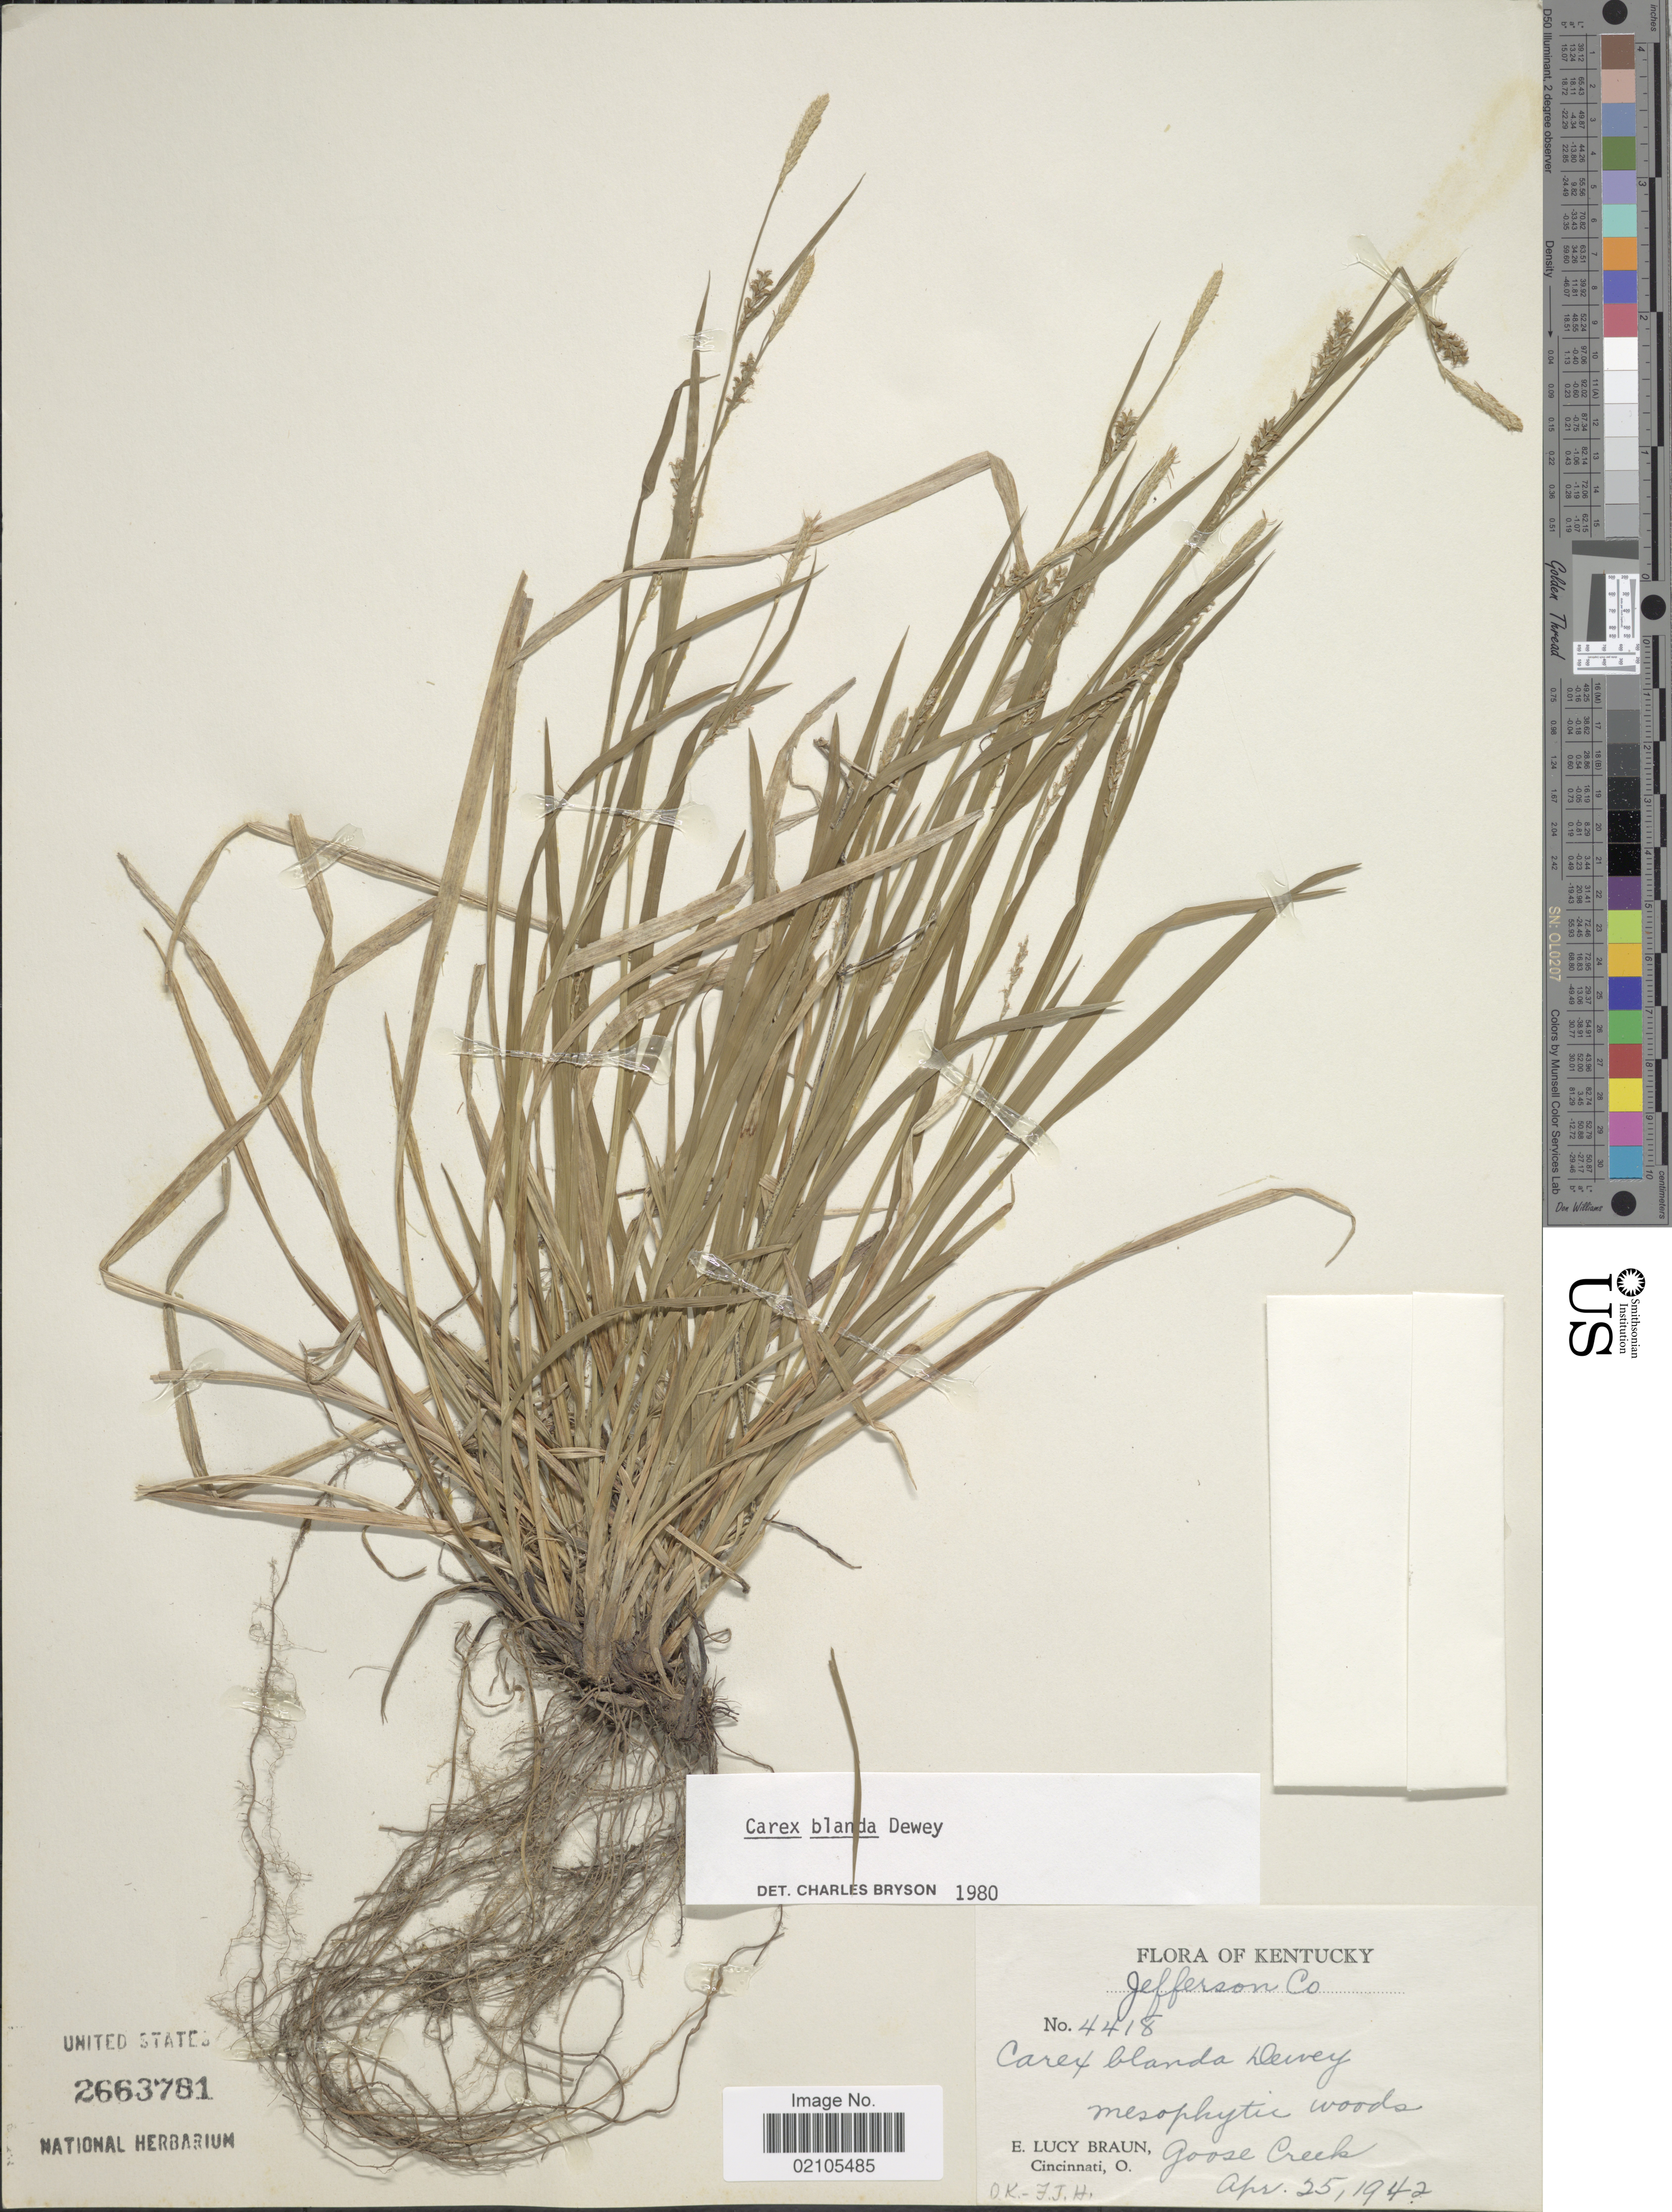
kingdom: Plantae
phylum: Tracheophyta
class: Liliopsida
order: Poales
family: Cyperaceae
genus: Carex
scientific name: Carex blanda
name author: Dewey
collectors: E. L. Braun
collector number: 4418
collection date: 1942-04-25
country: United States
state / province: Kentucky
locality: Jefferson Co. Mesophytic woods. Goose Creek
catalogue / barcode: US 2663781